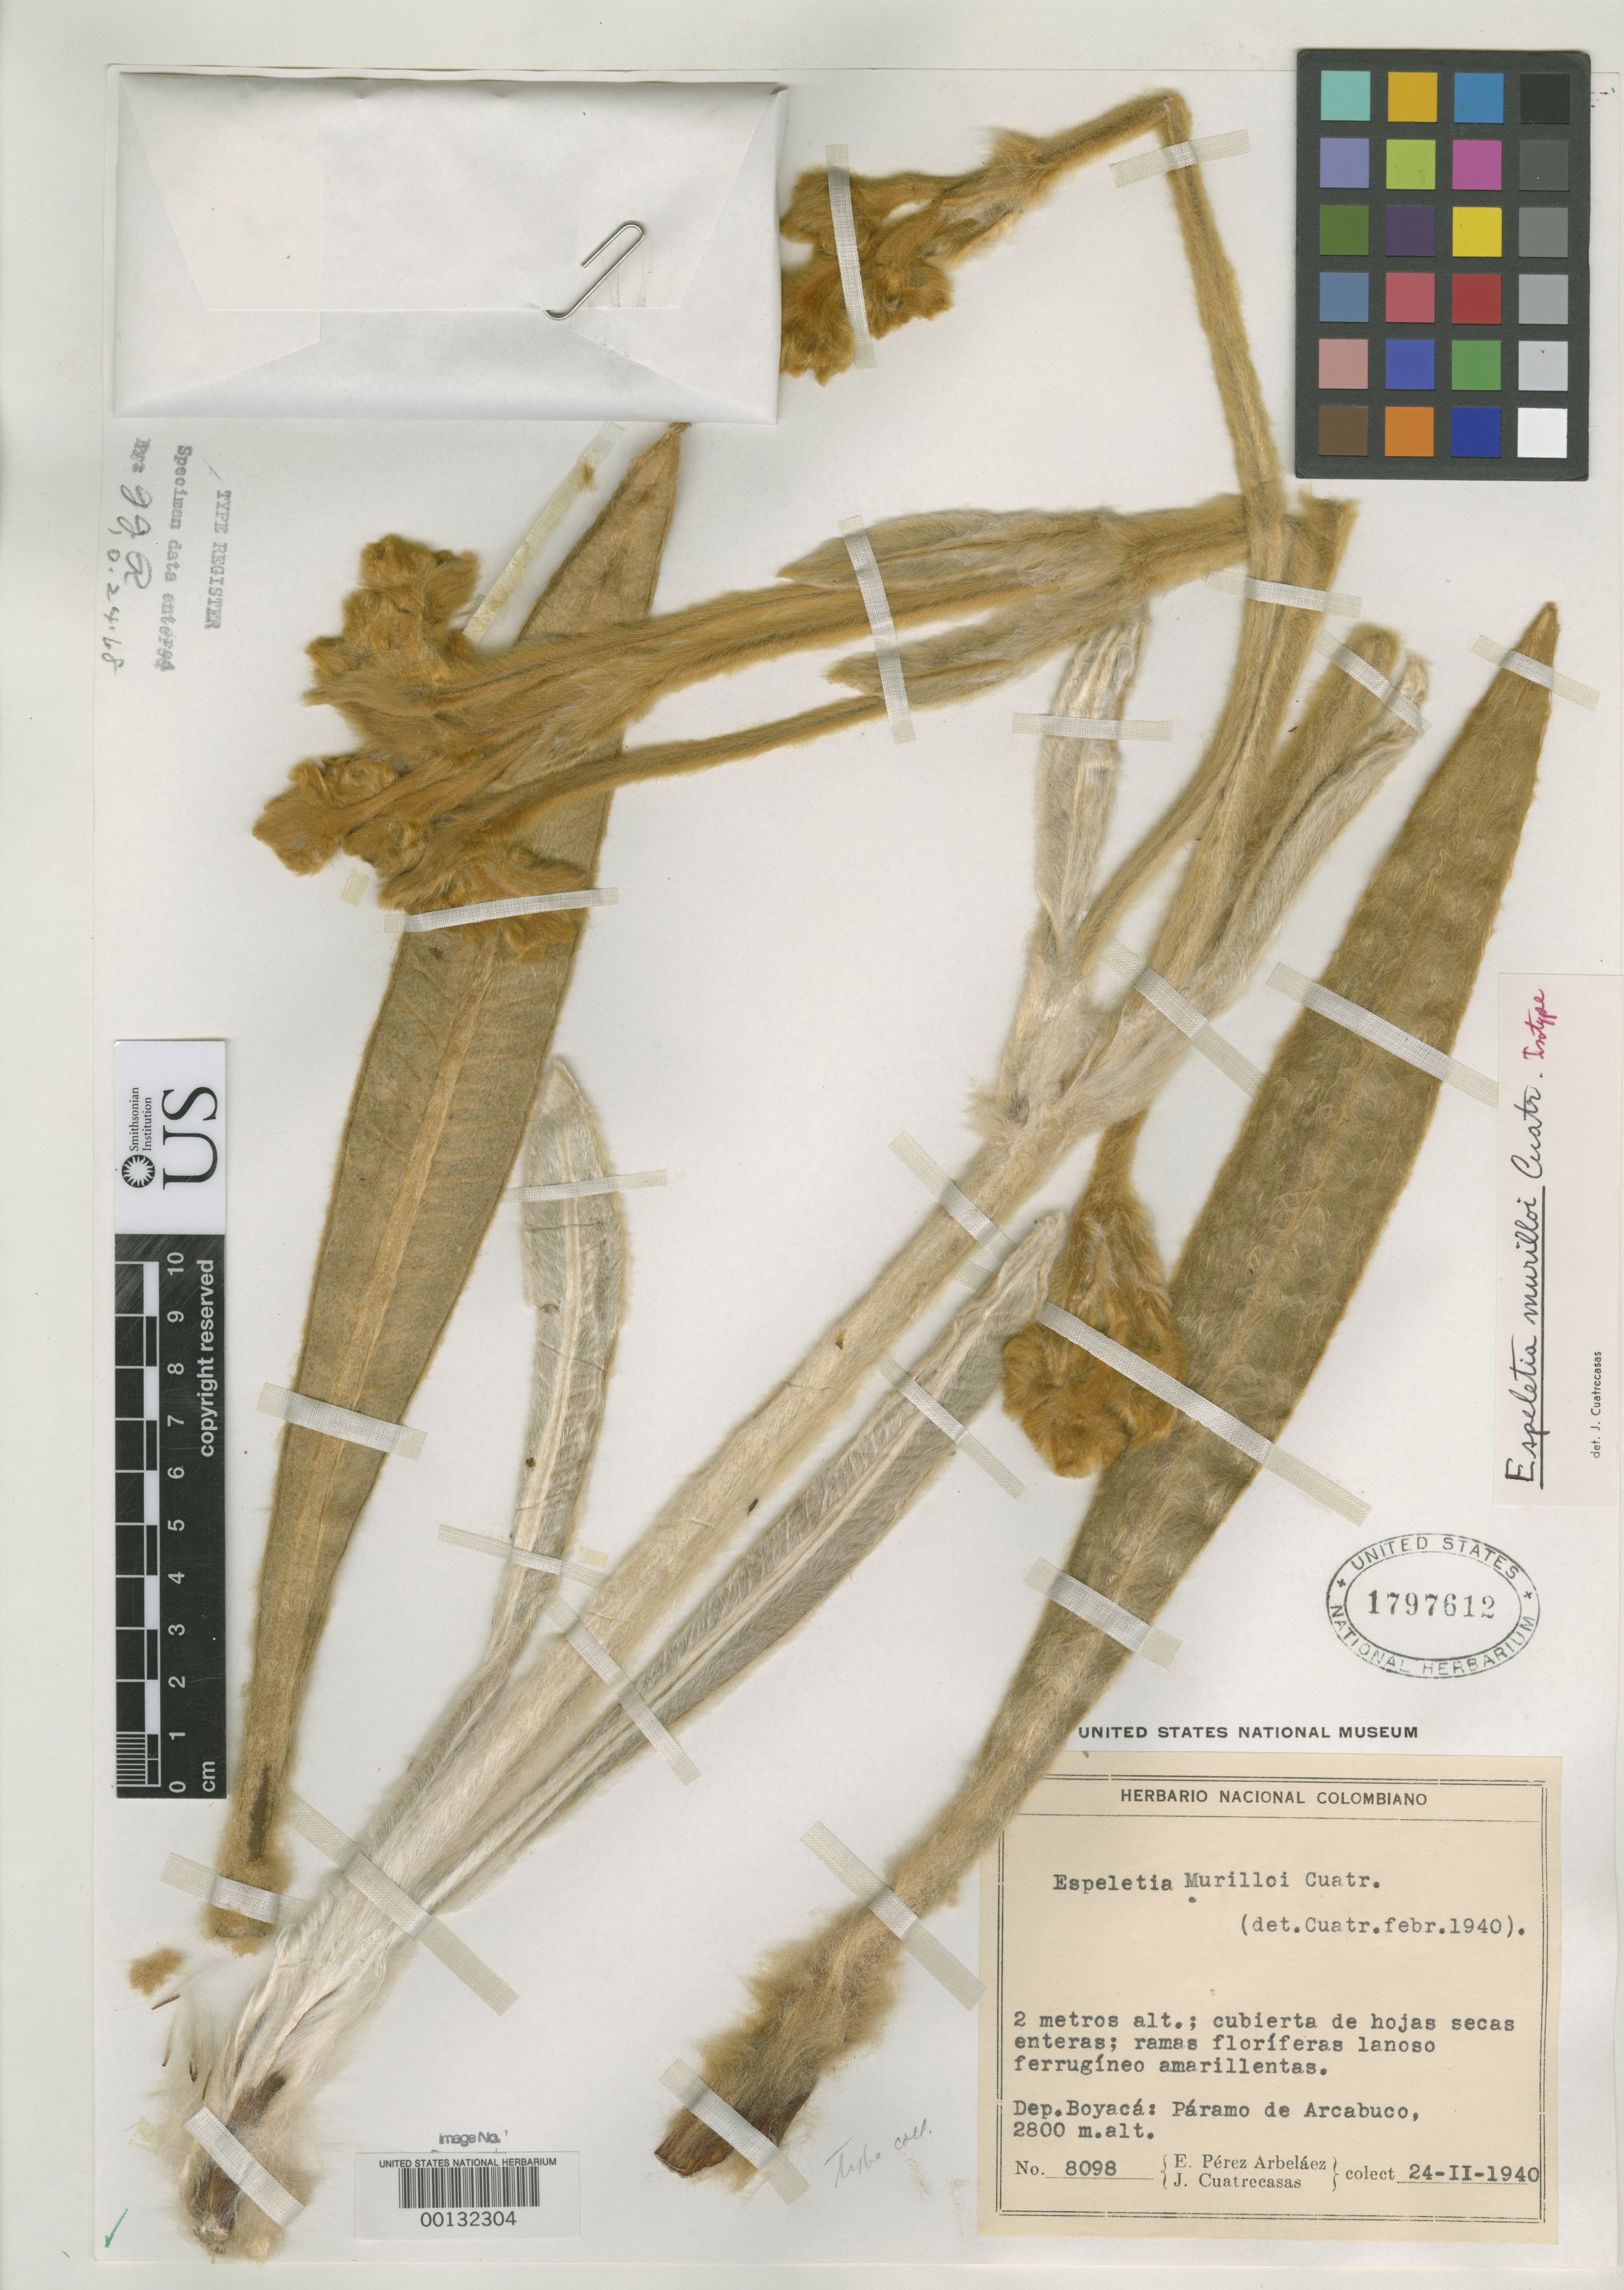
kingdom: Plantae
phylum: Tracheophyta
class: Magnoliopsida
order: Asterales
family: Asteraceae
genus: Espeletia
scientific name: Espeletia murilloi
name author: Cuatrec.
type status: Isotype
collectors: E. Pérez Arbeláez & J. Cuatrecasas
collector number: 8098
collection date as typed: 24 Feb 1940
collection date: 1940-02-24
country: Colombia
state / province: Boyacá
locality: Páramo de Arcabuco, inter Junja et Arcabuco.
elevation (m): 2800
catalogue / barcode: US 1797612